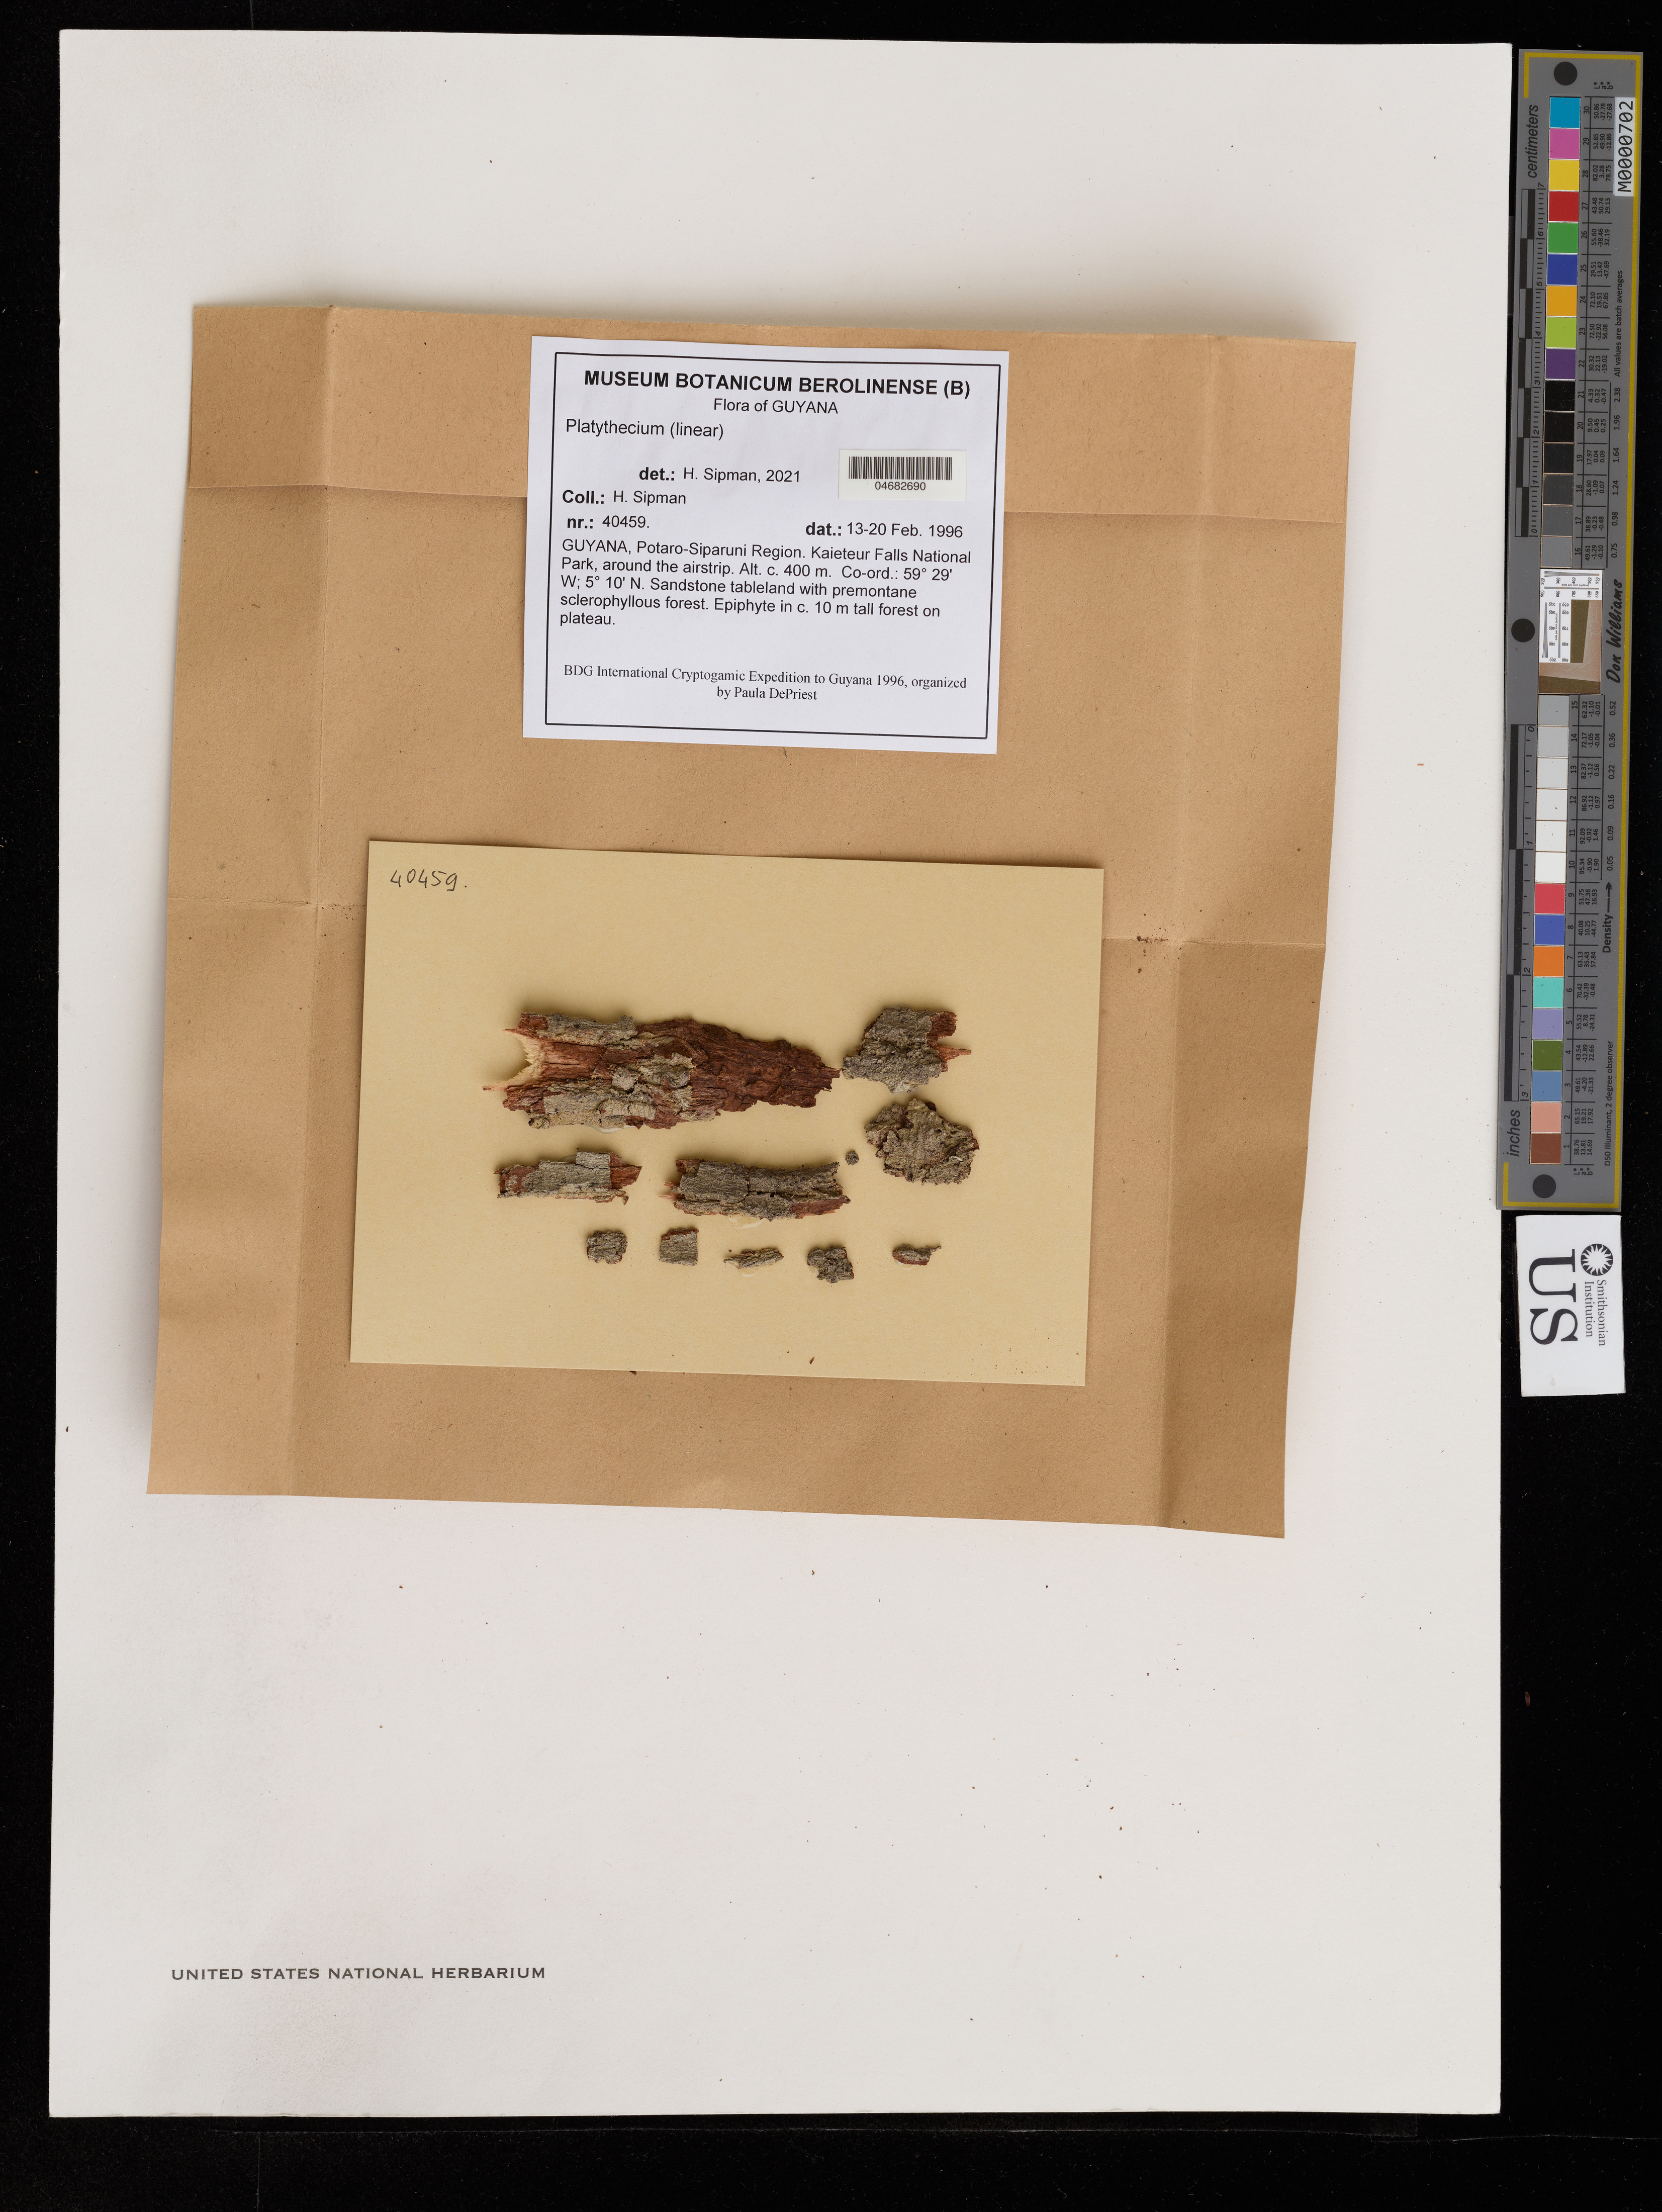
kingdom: Fungi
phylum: Ascomycota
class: Lecanoromycetes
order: Ostropales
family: Graphidaceae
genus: Platythecium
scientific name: Platythecium sp.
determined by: Sipman, H.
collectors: H. Sipman et al.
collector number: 40459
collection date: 1996-02-13/1996-02-20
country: Guyana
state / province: Potaro-Siparuni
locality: Kaieteur Falls National Park, aroiund the airstrip.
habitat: Sandstone tableland with premontane sclerophyllous forest. In c. 10 m tall forest on plateau.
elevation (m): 400